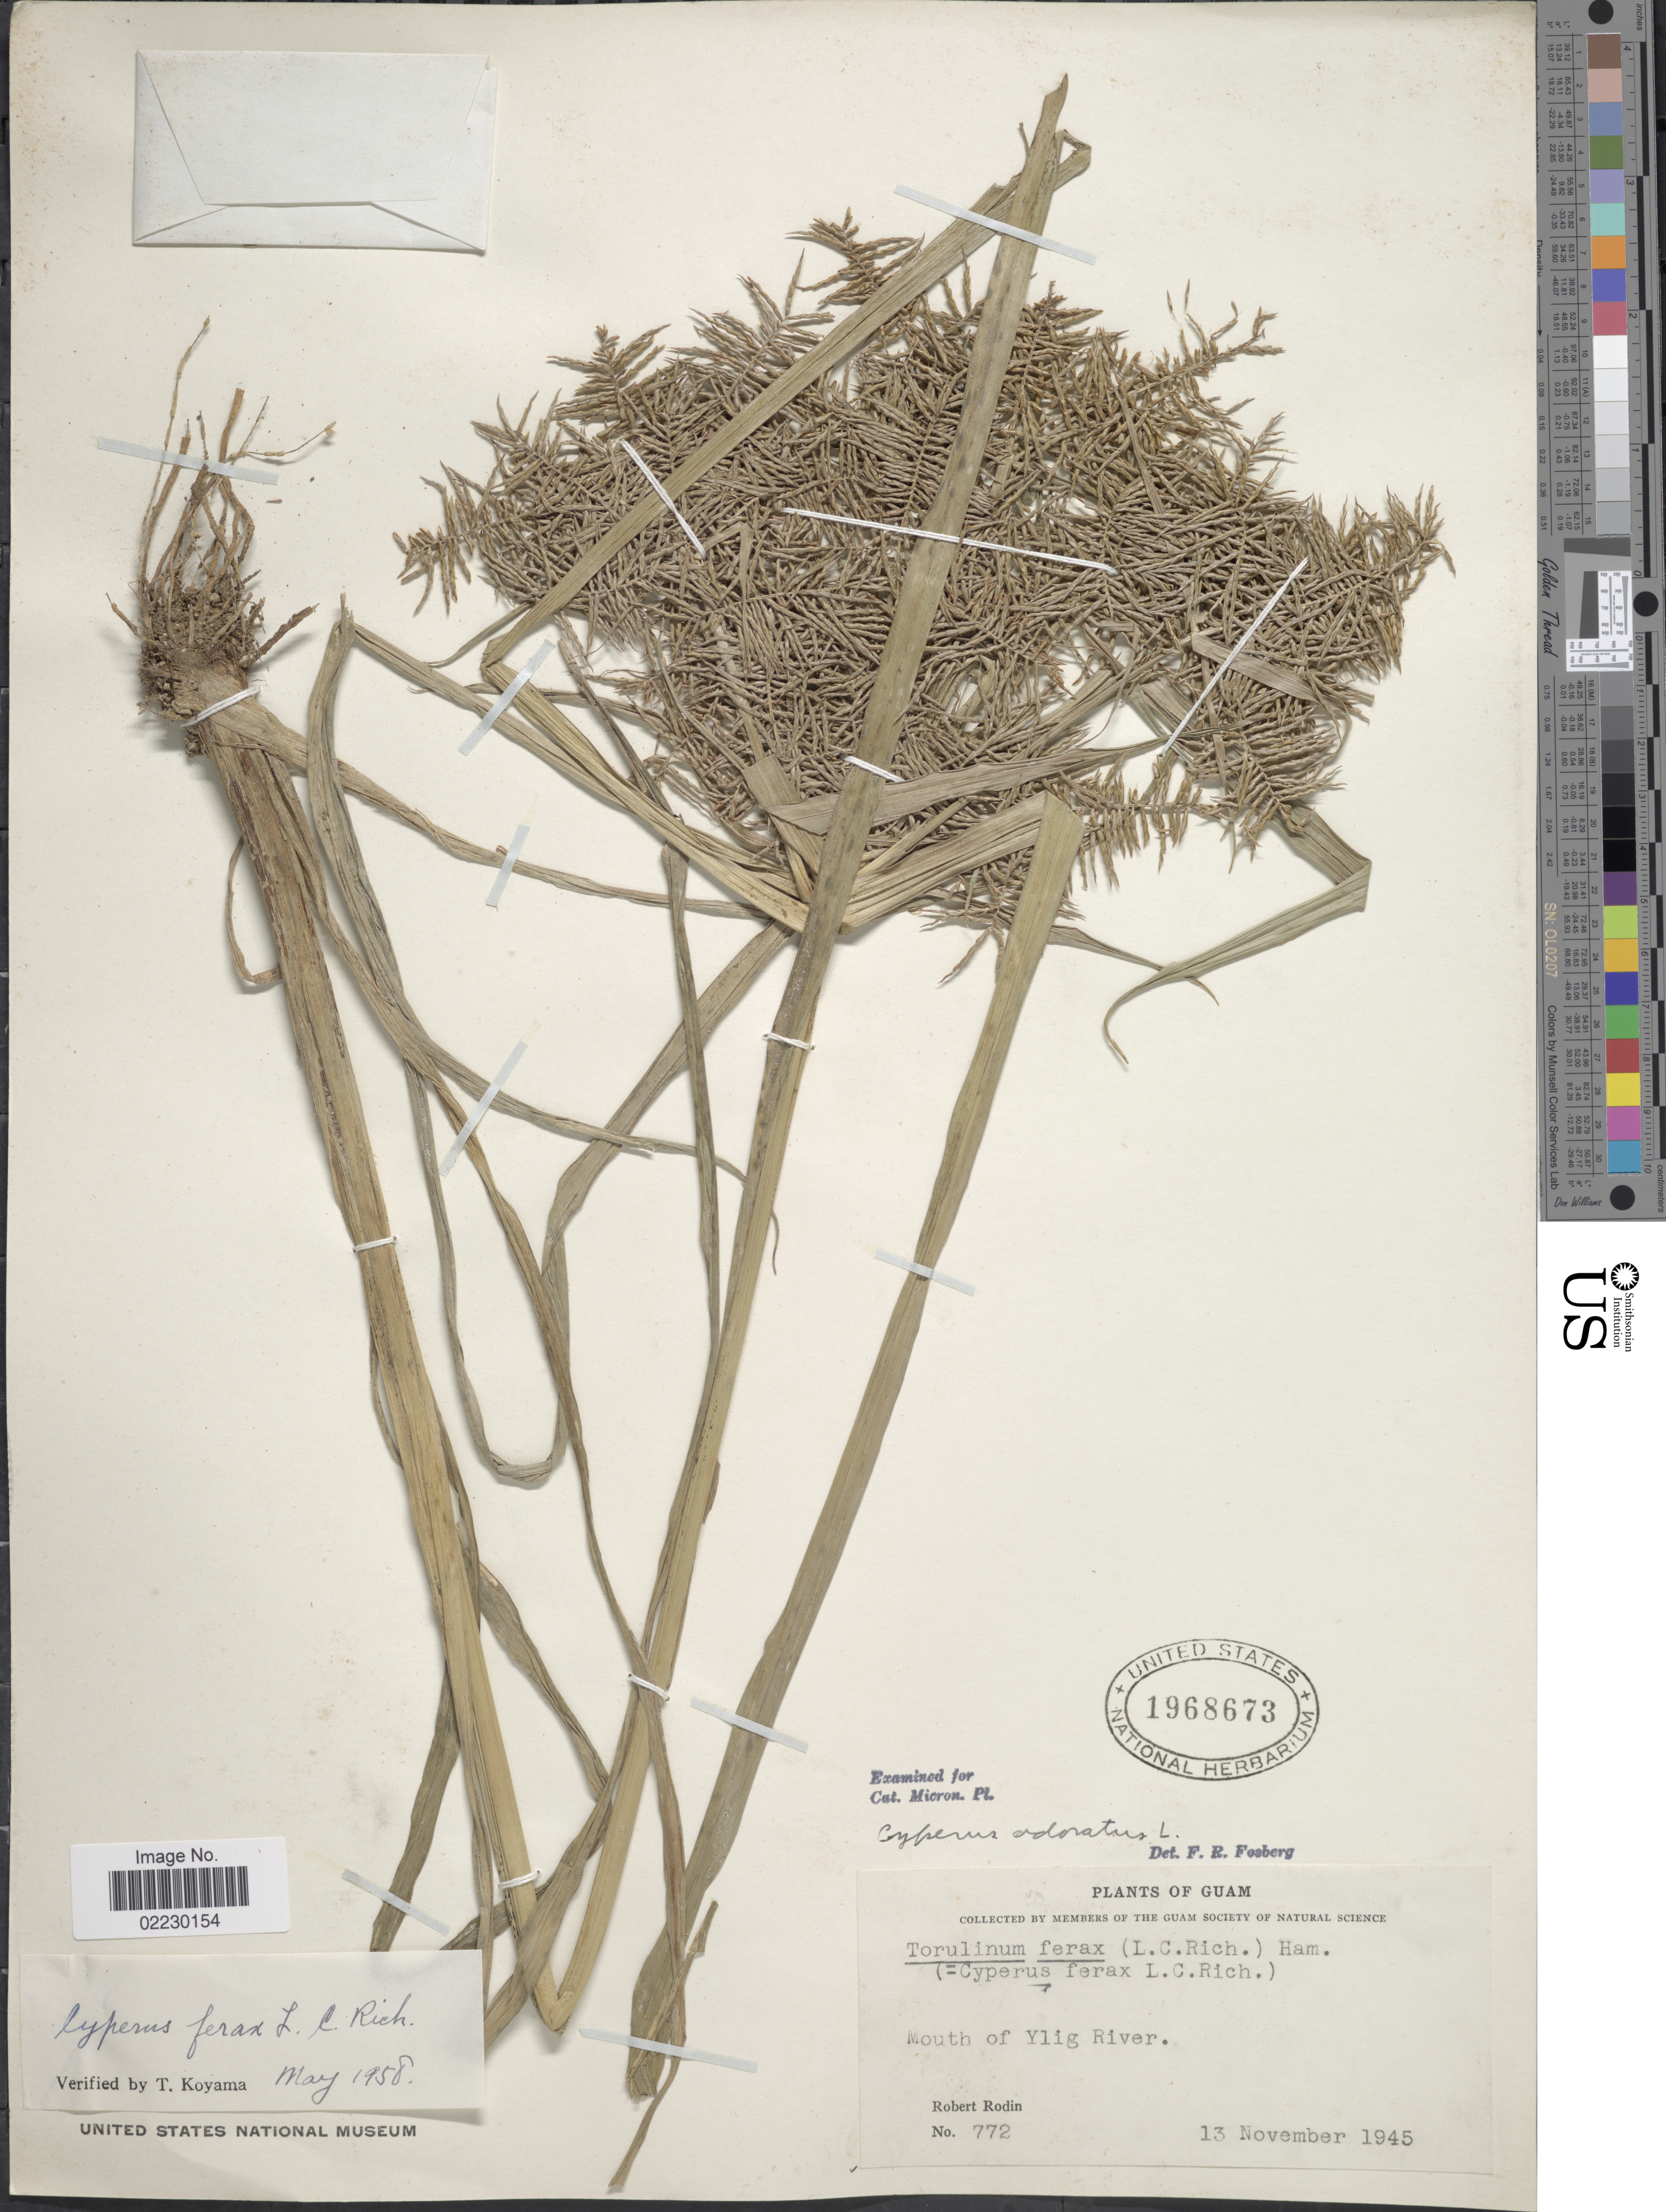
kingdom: Plantae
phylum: Tracheophyta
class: Liliopsida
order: Poales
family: Cyperaceae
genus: Cyperus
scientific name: Cyperus odoratus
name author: L.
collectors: R. Rodin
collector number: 772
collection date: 1945-11-13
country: Guam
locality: Mouth of Ylig River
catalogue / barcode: US 1968673